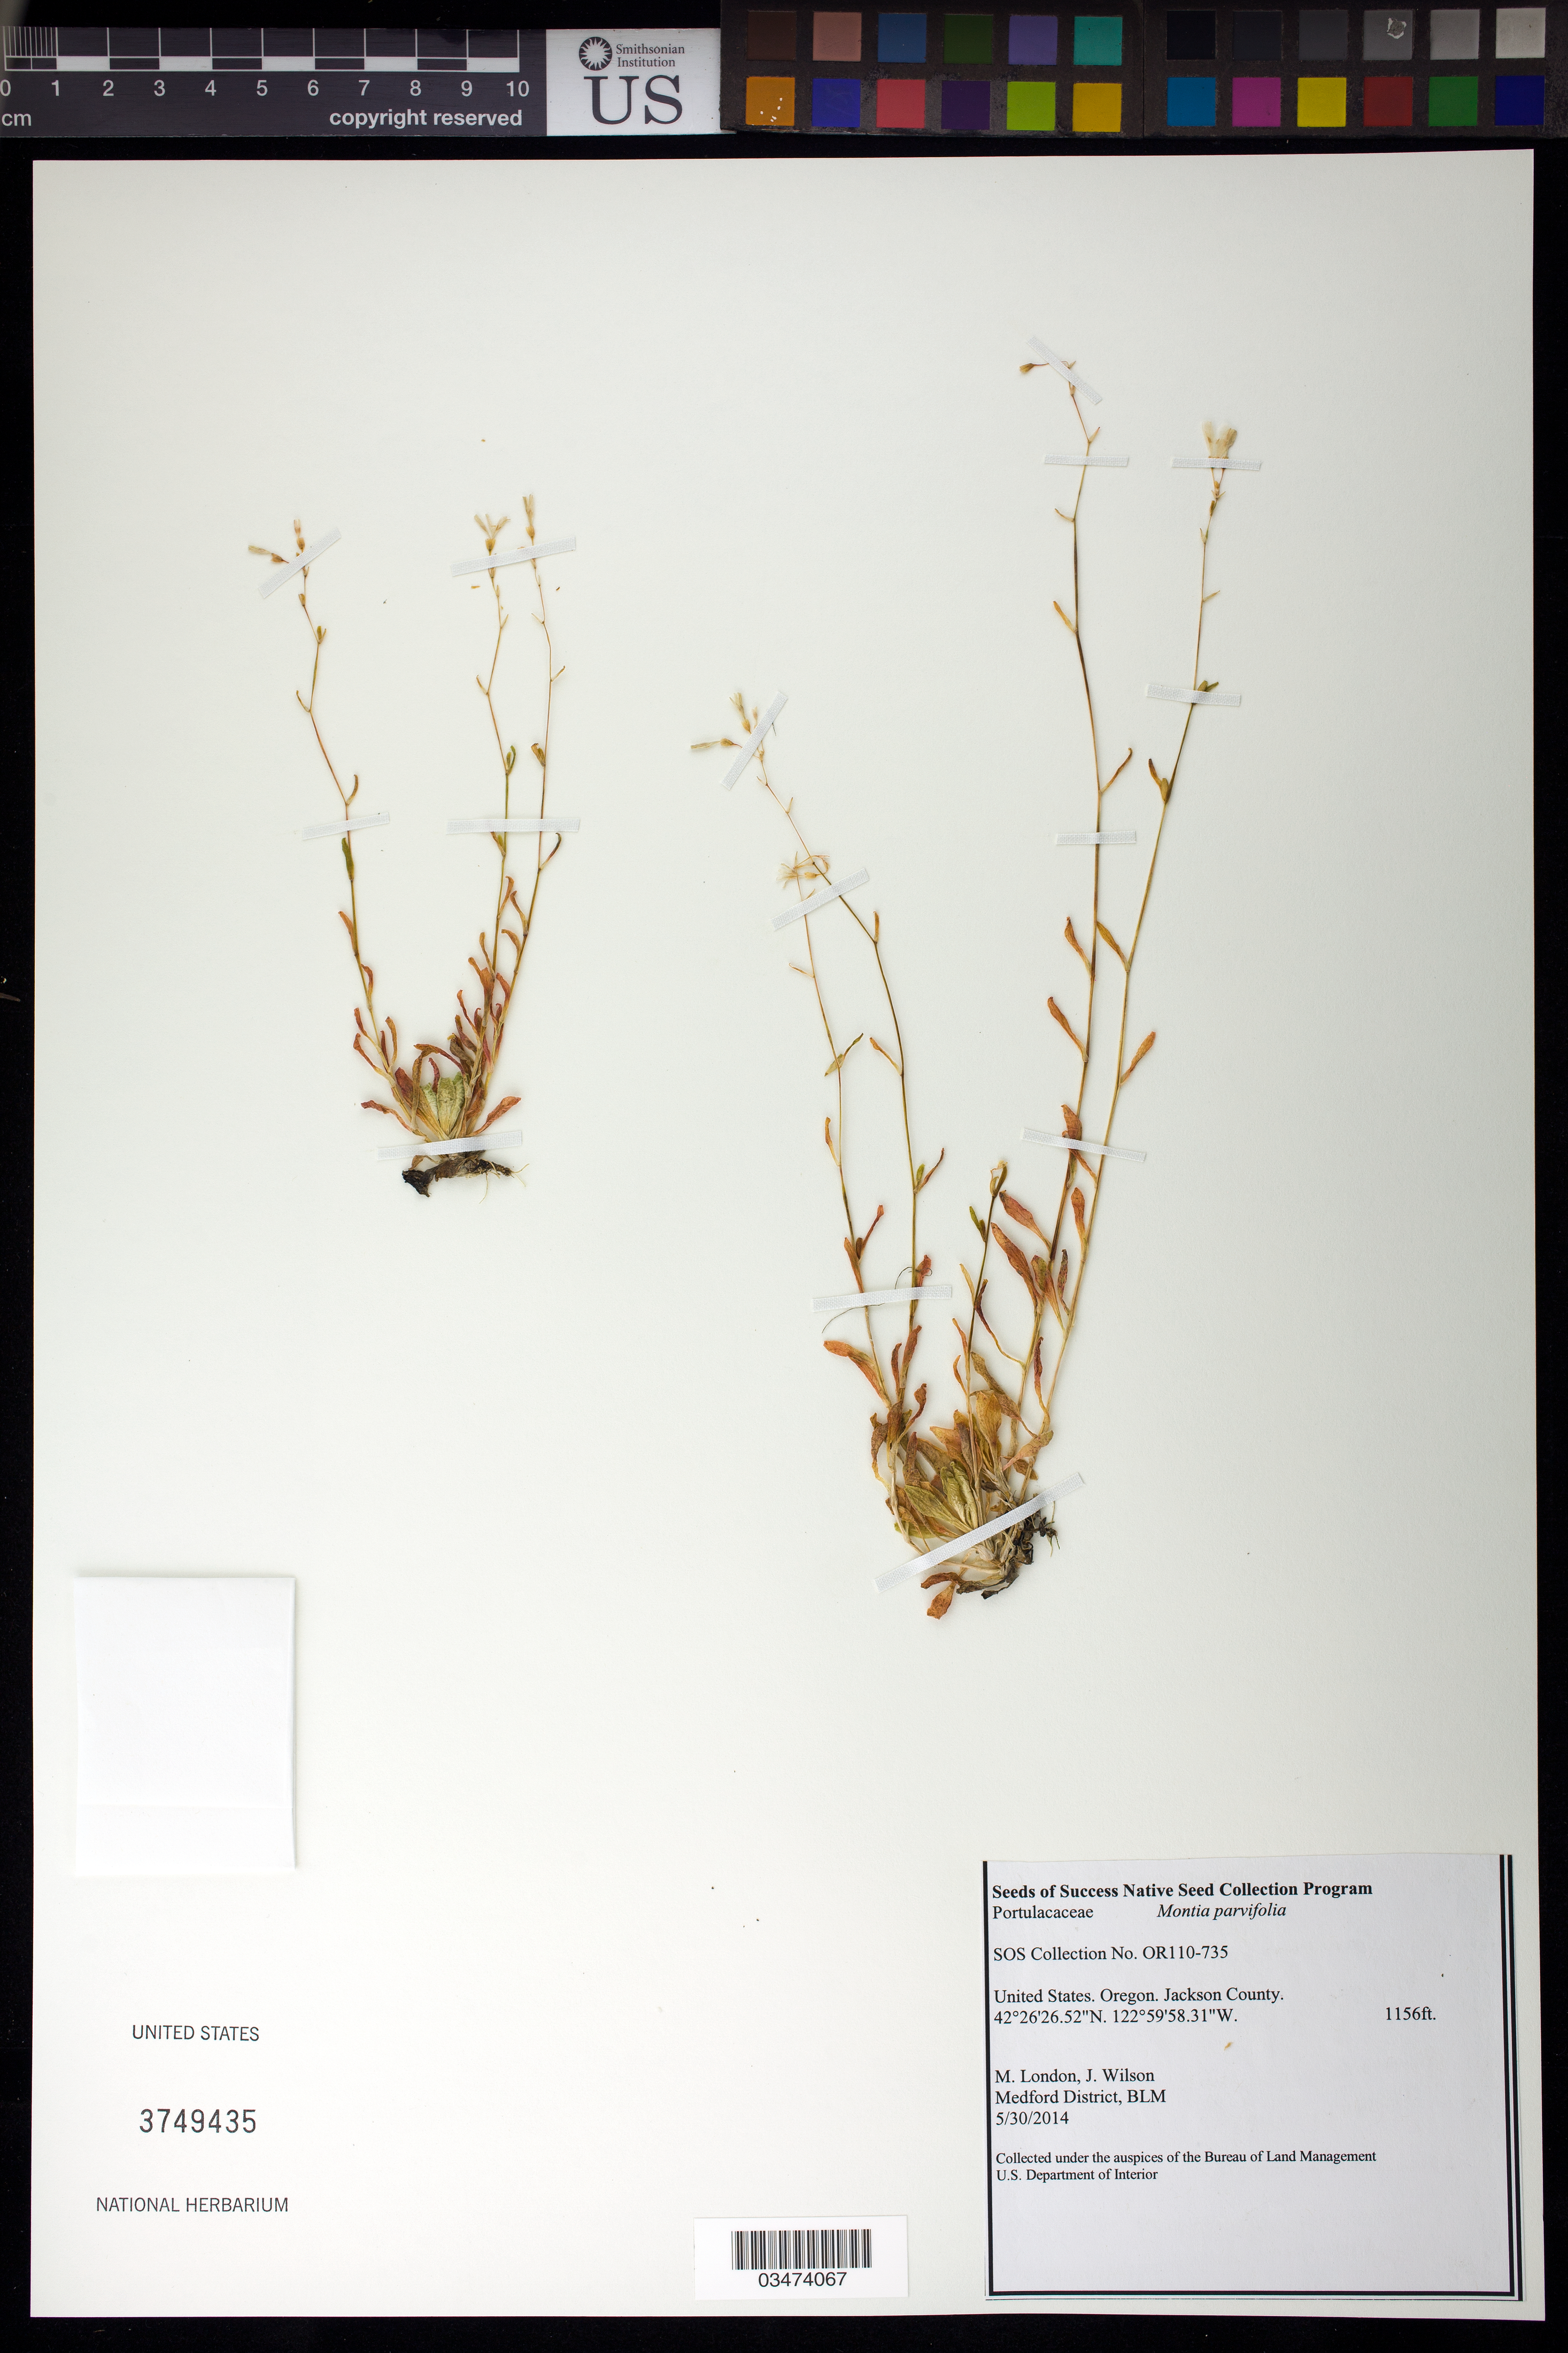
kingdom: Plantae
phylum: Tracheophyta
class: Magnoliopsida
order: Caryophyllales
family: Montiaceae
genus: Montia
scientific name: Montia parvifolia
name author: (Moc. ex DC.) Greene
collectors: M. London & J. Wilson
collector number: OR110-735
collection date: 2014-05-30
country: United States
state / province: Oregon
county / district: Jackson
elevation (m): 352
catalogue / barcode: US 3749435